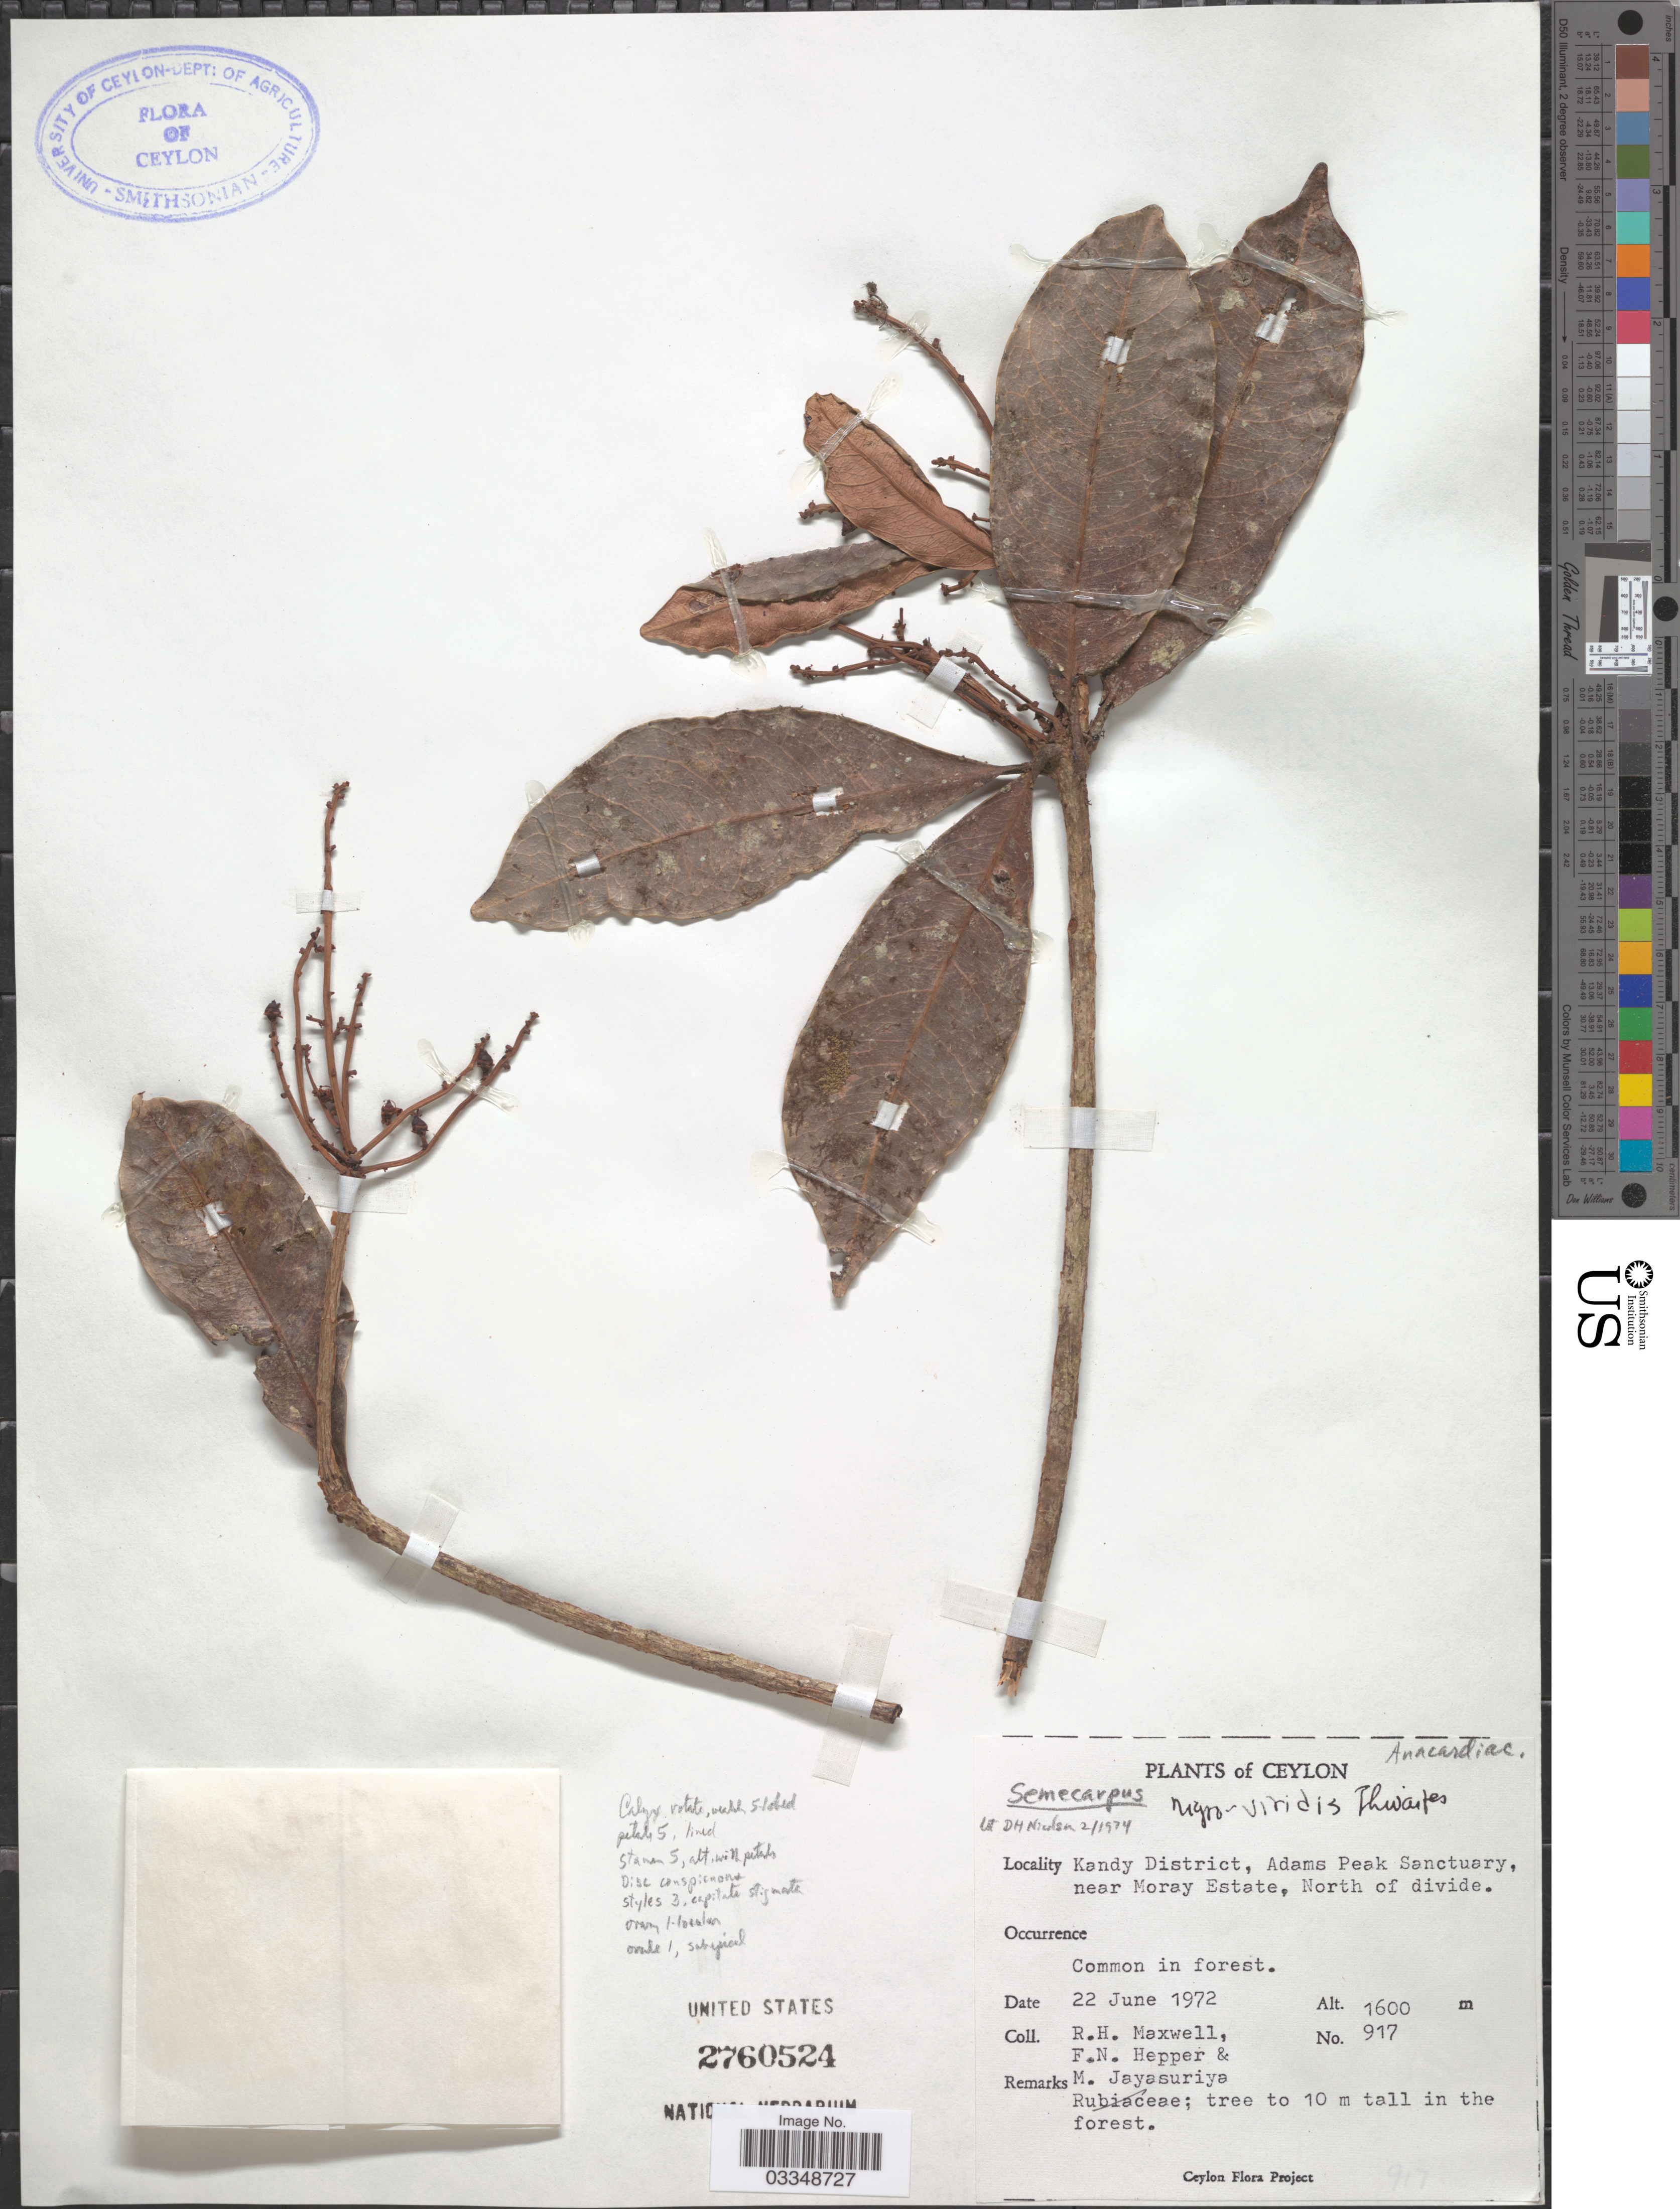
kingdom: Plantae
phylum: Tracheophyta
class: Magnoliopsida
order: Sapindales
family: Anacardiaceae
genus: Semecarpus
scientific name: Semecarpus nigroviridis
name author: Thwaites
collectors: R. Maxwell, F. Hepper & M. Jasasuriya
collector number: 917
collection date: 1972-06-22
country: Sri Lanka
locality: Ceylon. Kandy District, Adams Peak Sanctuary, near Moray Estate, North of divide.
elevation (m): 1600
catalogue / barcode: US 2760524